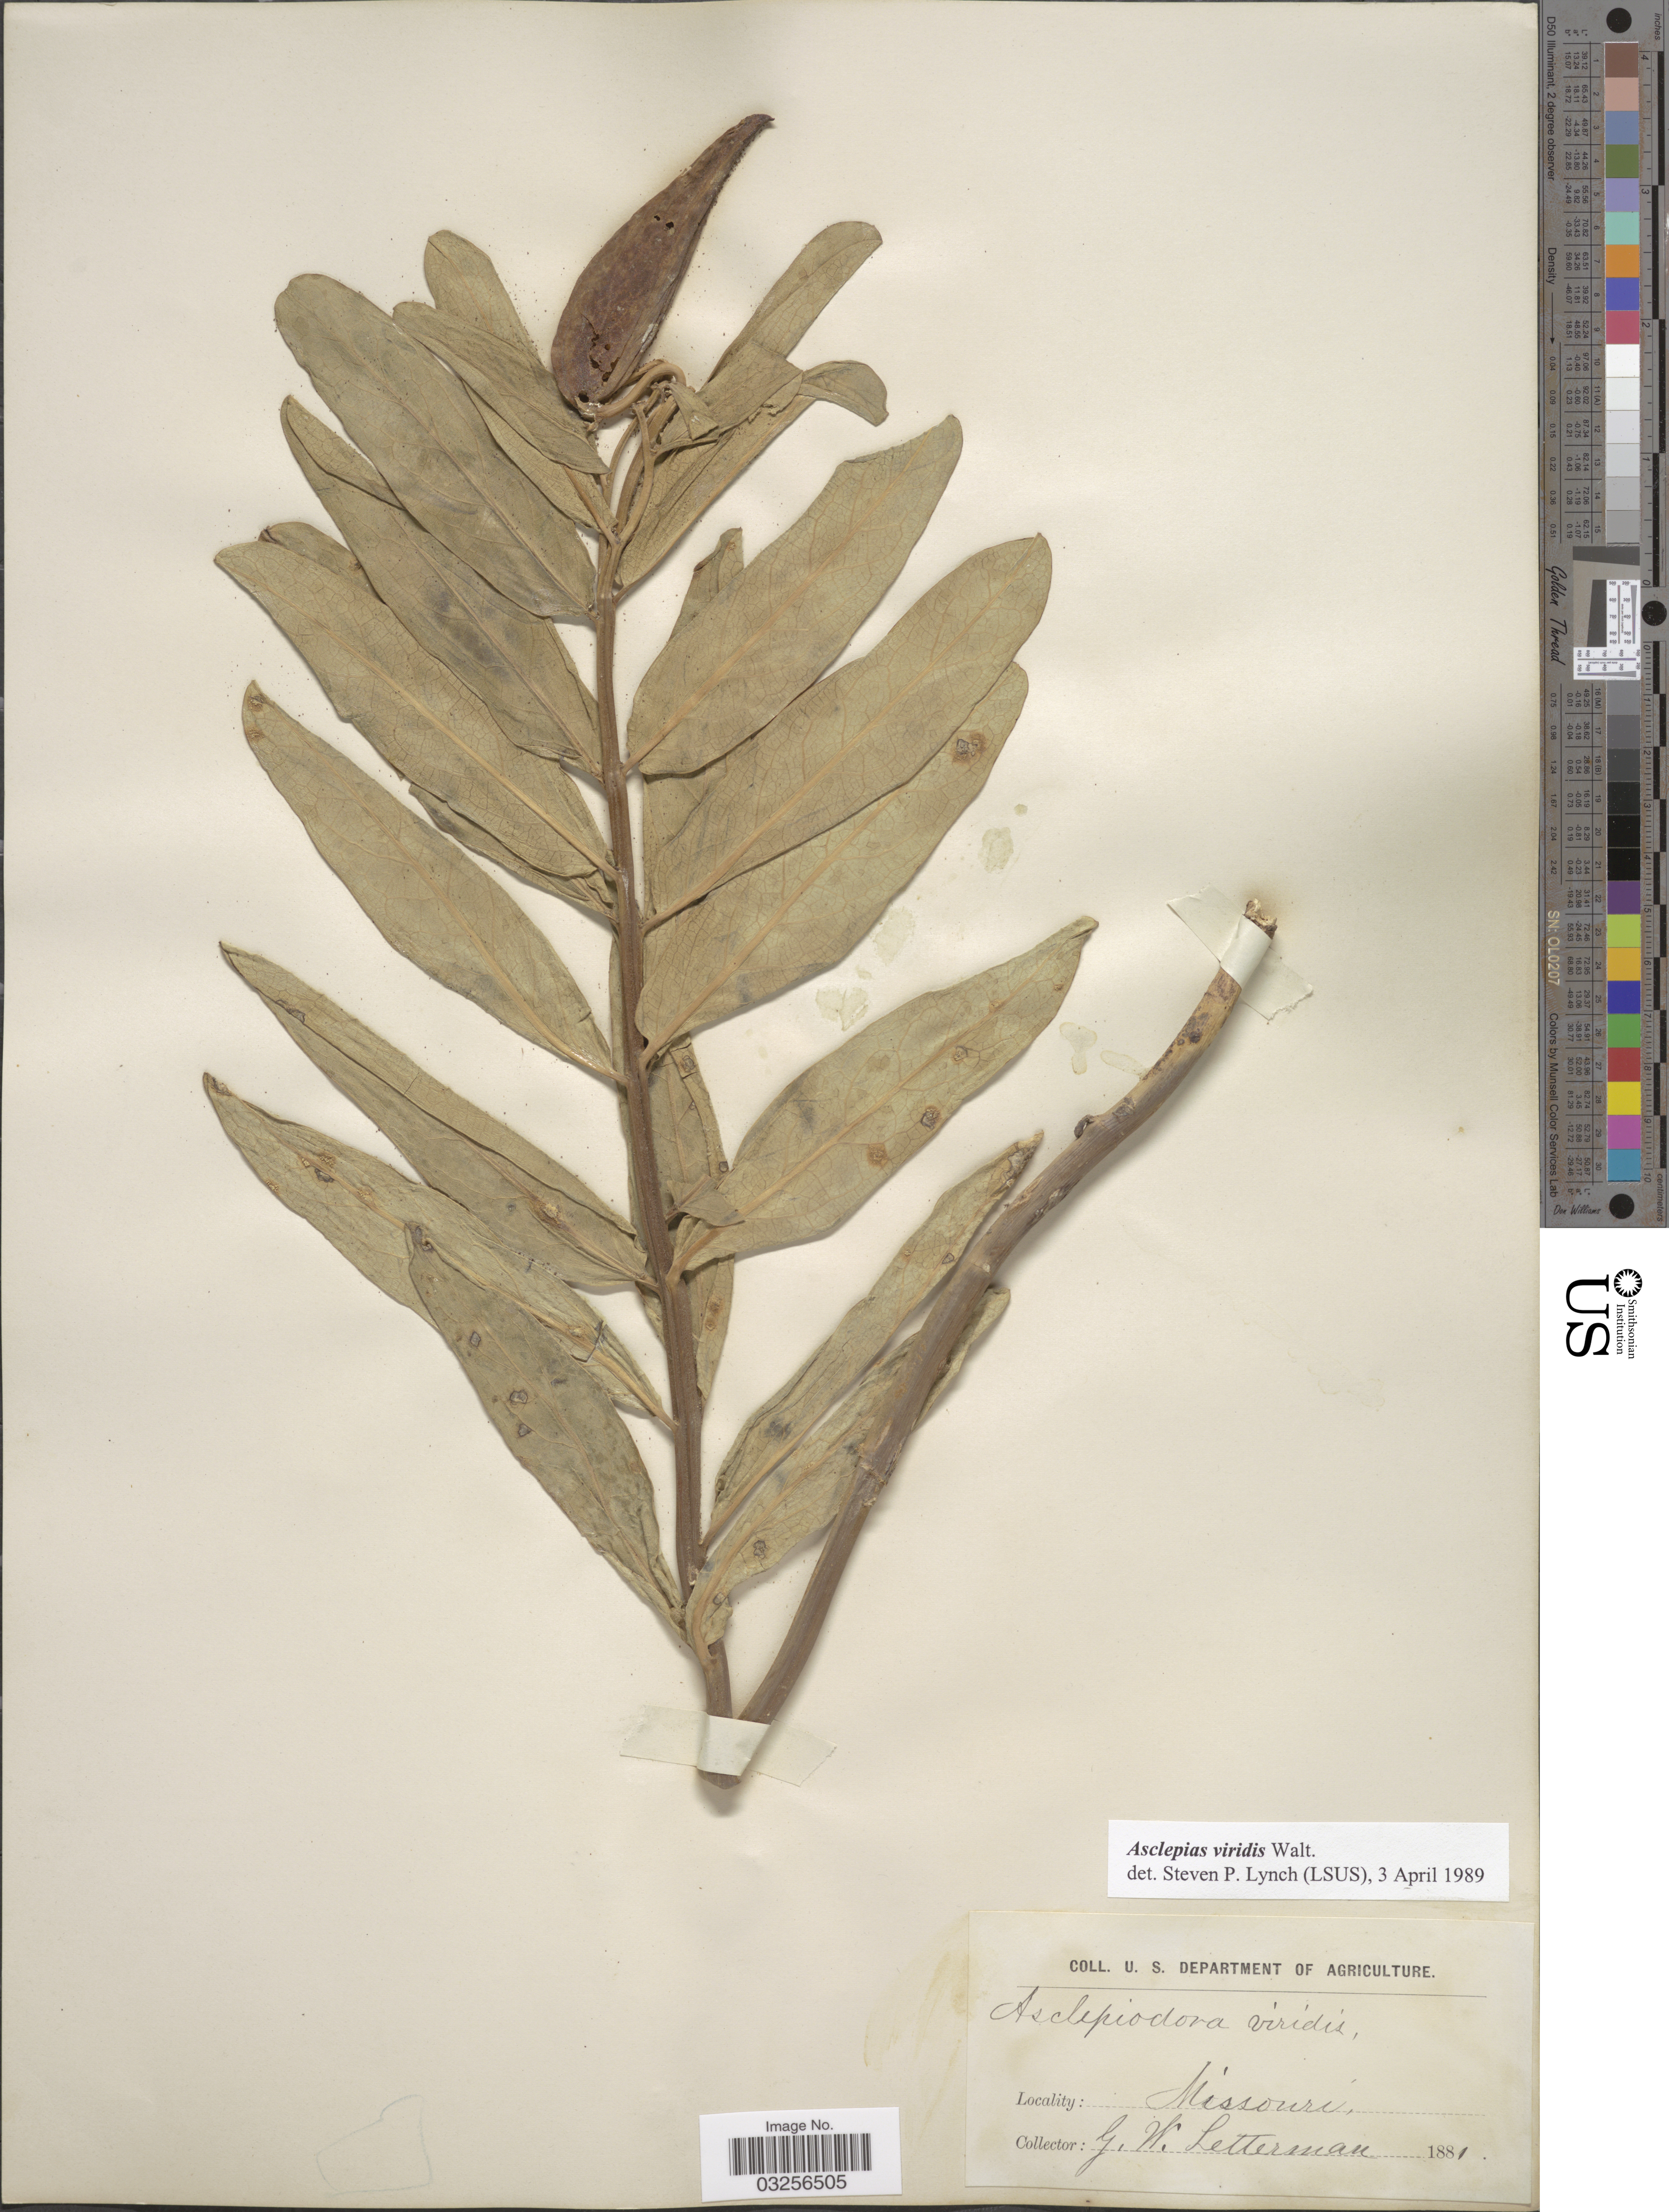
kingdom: Plantae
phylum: Tracheophyta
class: Magnoliopsida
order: Gentianales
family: Apocynaceae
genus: Asclepias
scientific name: Asclepias viridis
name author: Walter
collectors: G. W. Letterman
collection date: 1881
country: United States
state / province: Missouri